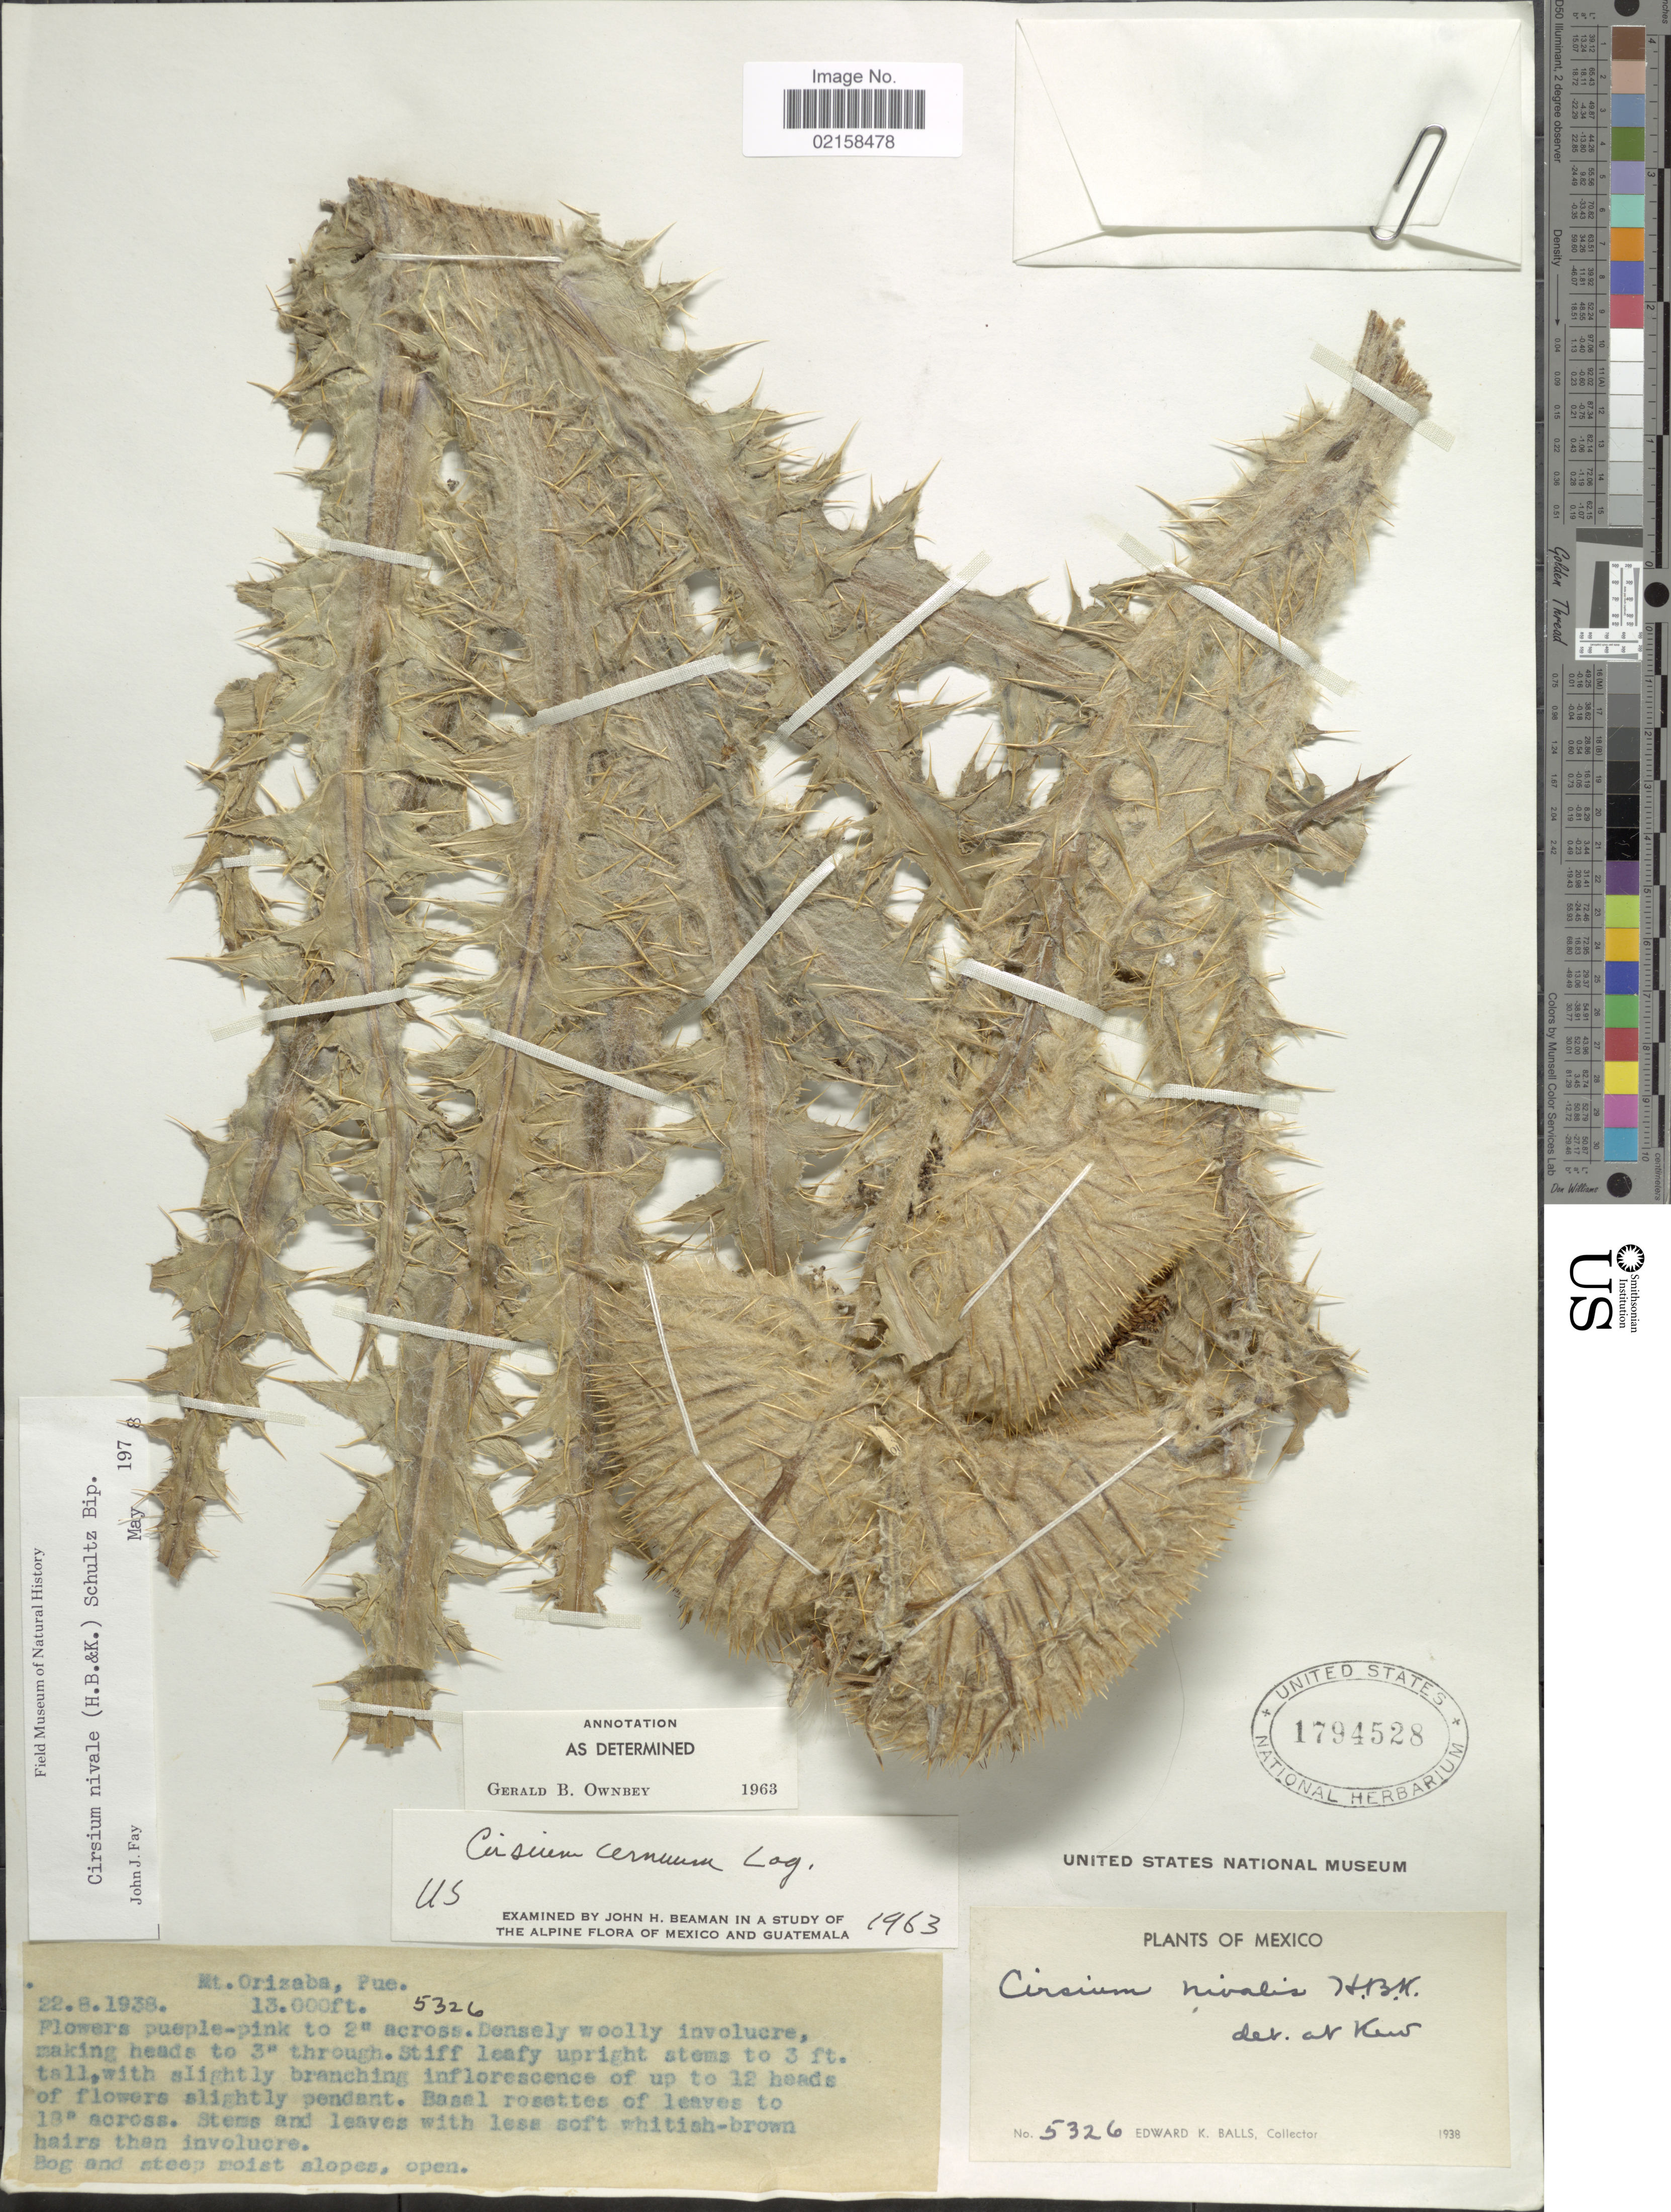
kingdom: Plantae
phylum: Tracheophyta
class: Magnoliopsida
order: Asterales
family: Asteraceae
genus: Cirsium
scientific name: Cirsium nivale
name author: (Kunth) F. Dietr.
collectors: E. K. Balls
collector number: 5326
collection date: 1938-08-22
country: Mexico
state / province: Puebla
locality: Mt. Orizaba.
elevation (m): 3962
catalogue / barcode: US 17974528